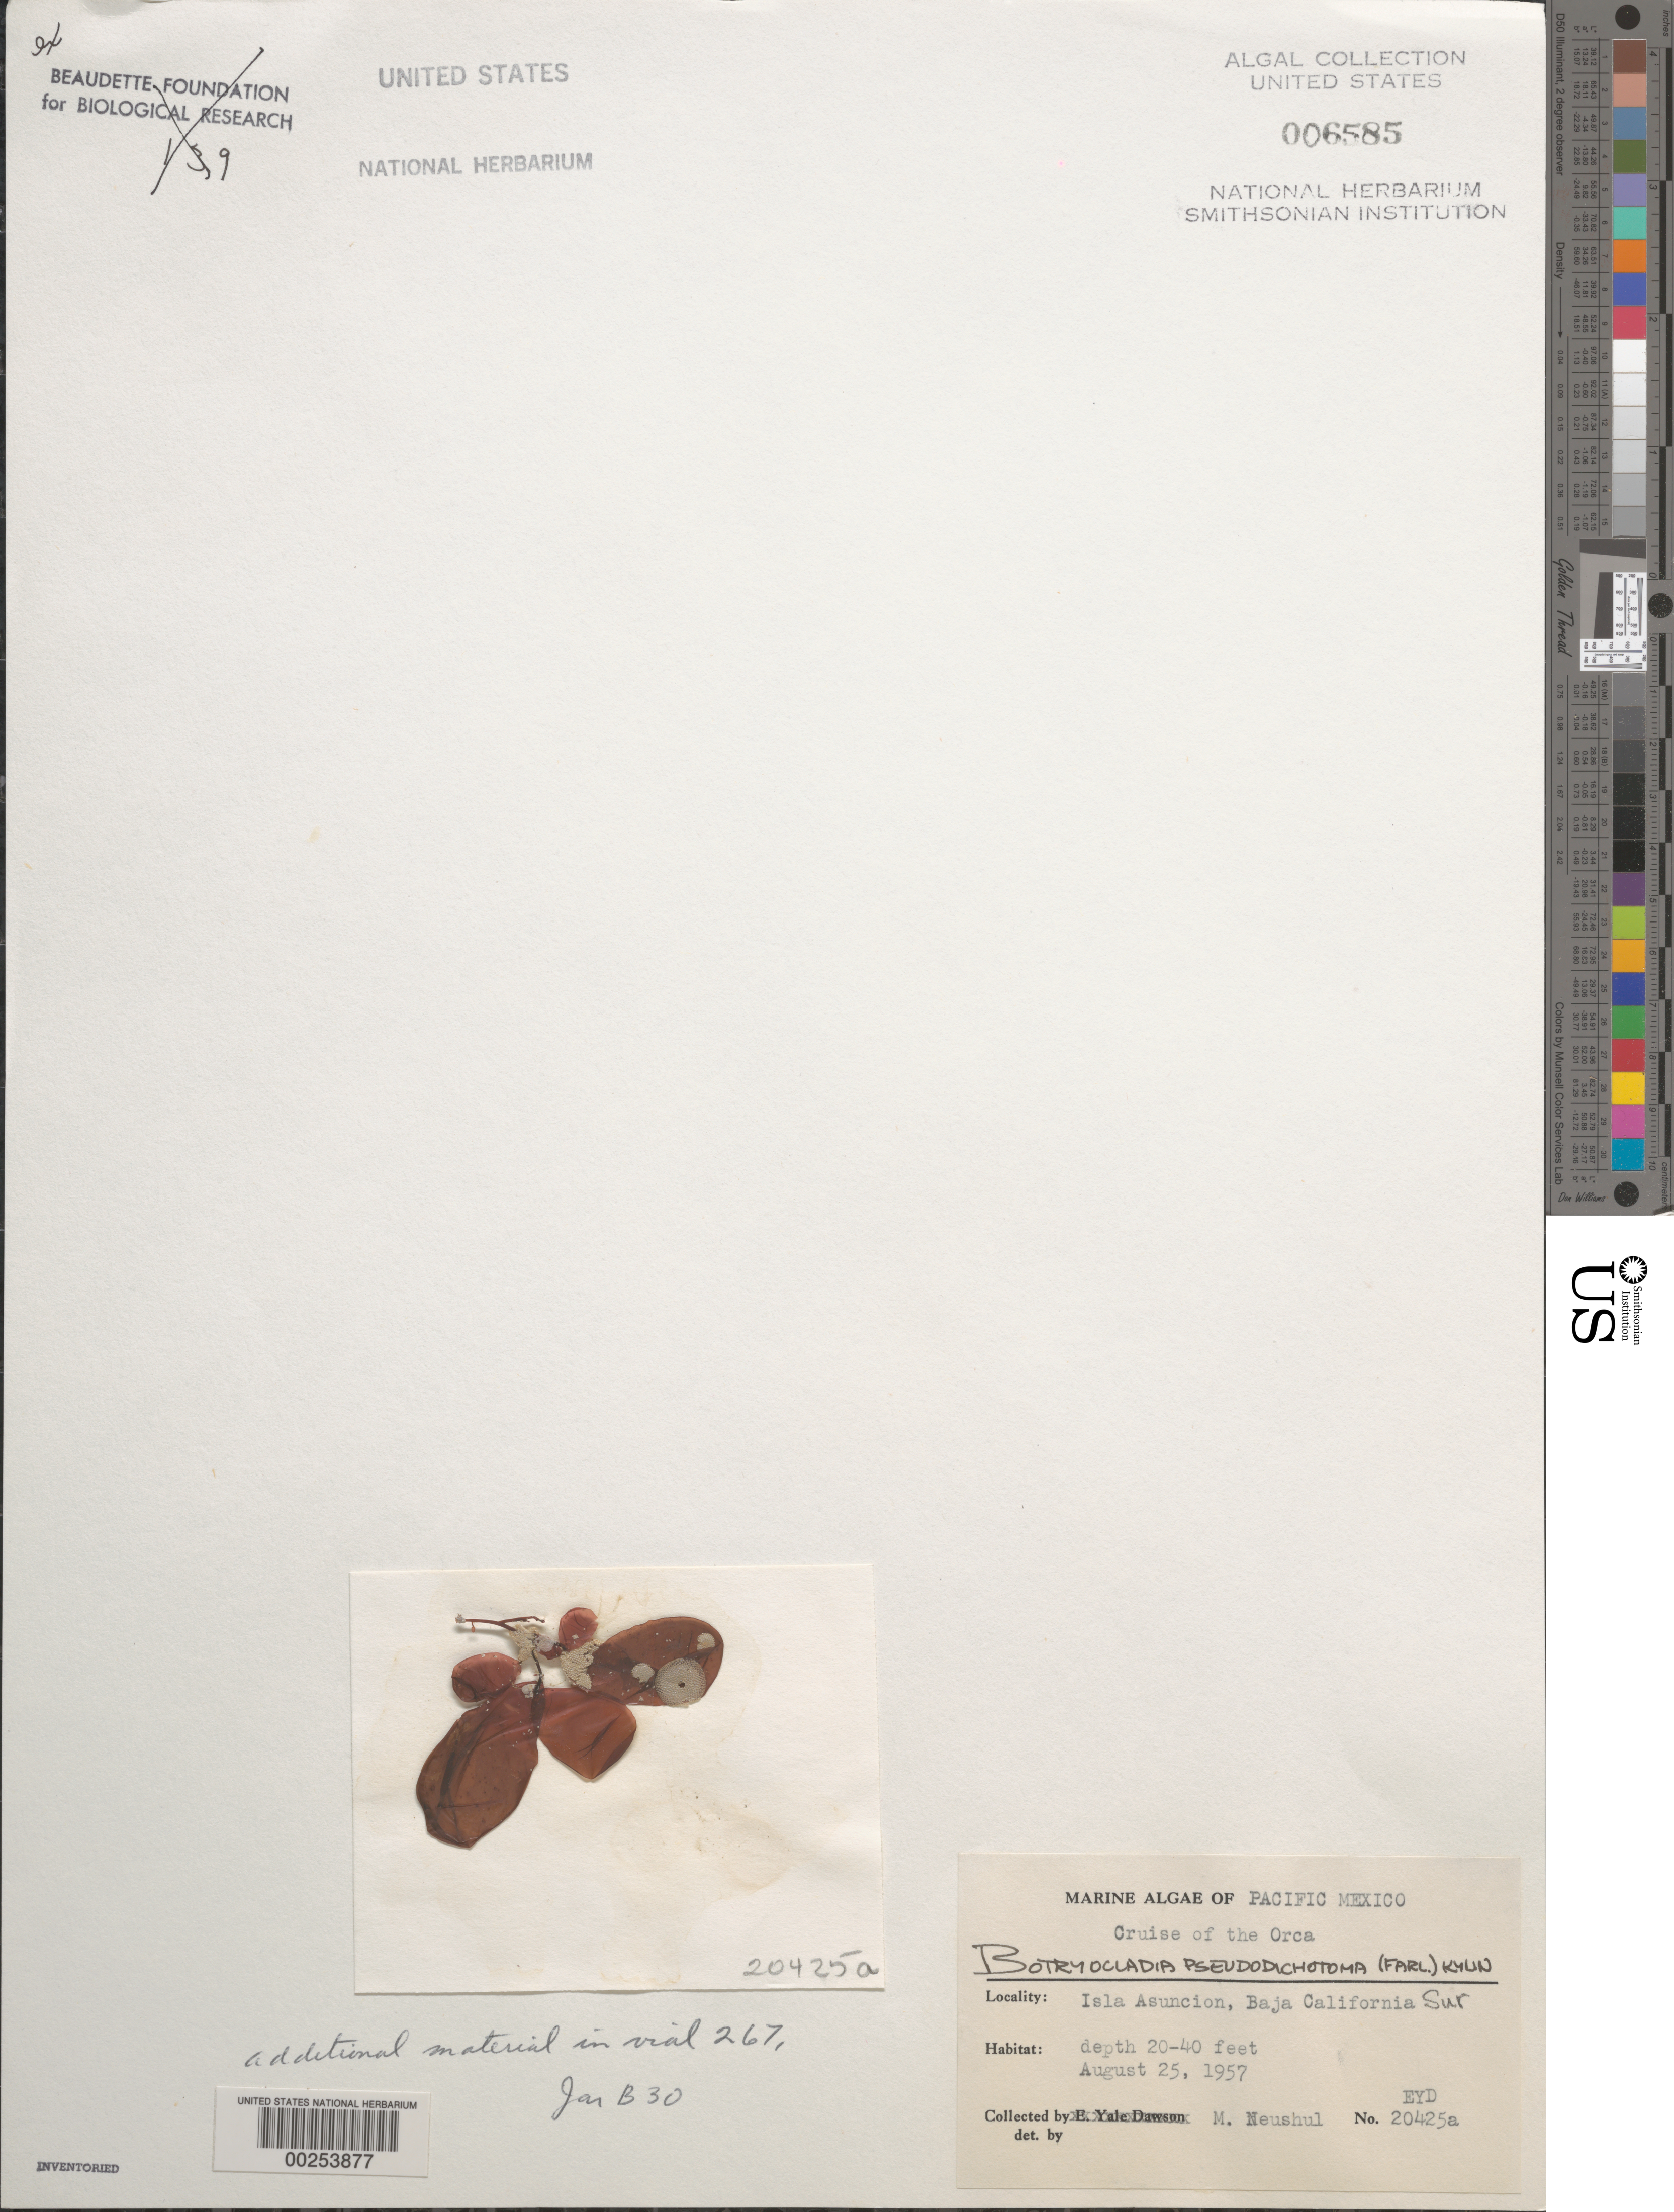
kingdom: Plantae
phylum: Rhodophyta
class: Florideophyceae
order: Rhodymeniales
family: Rhodymeniaceae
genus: Botryocladia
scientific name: Botryocladia pseudodichotoma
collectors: M. Neushul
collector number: EYD 20425a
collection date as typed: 25 Aug 1957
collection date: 1957-08-25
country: Mexico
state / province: Baja California Sur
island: Isla Asuncion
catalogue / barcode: US 6585